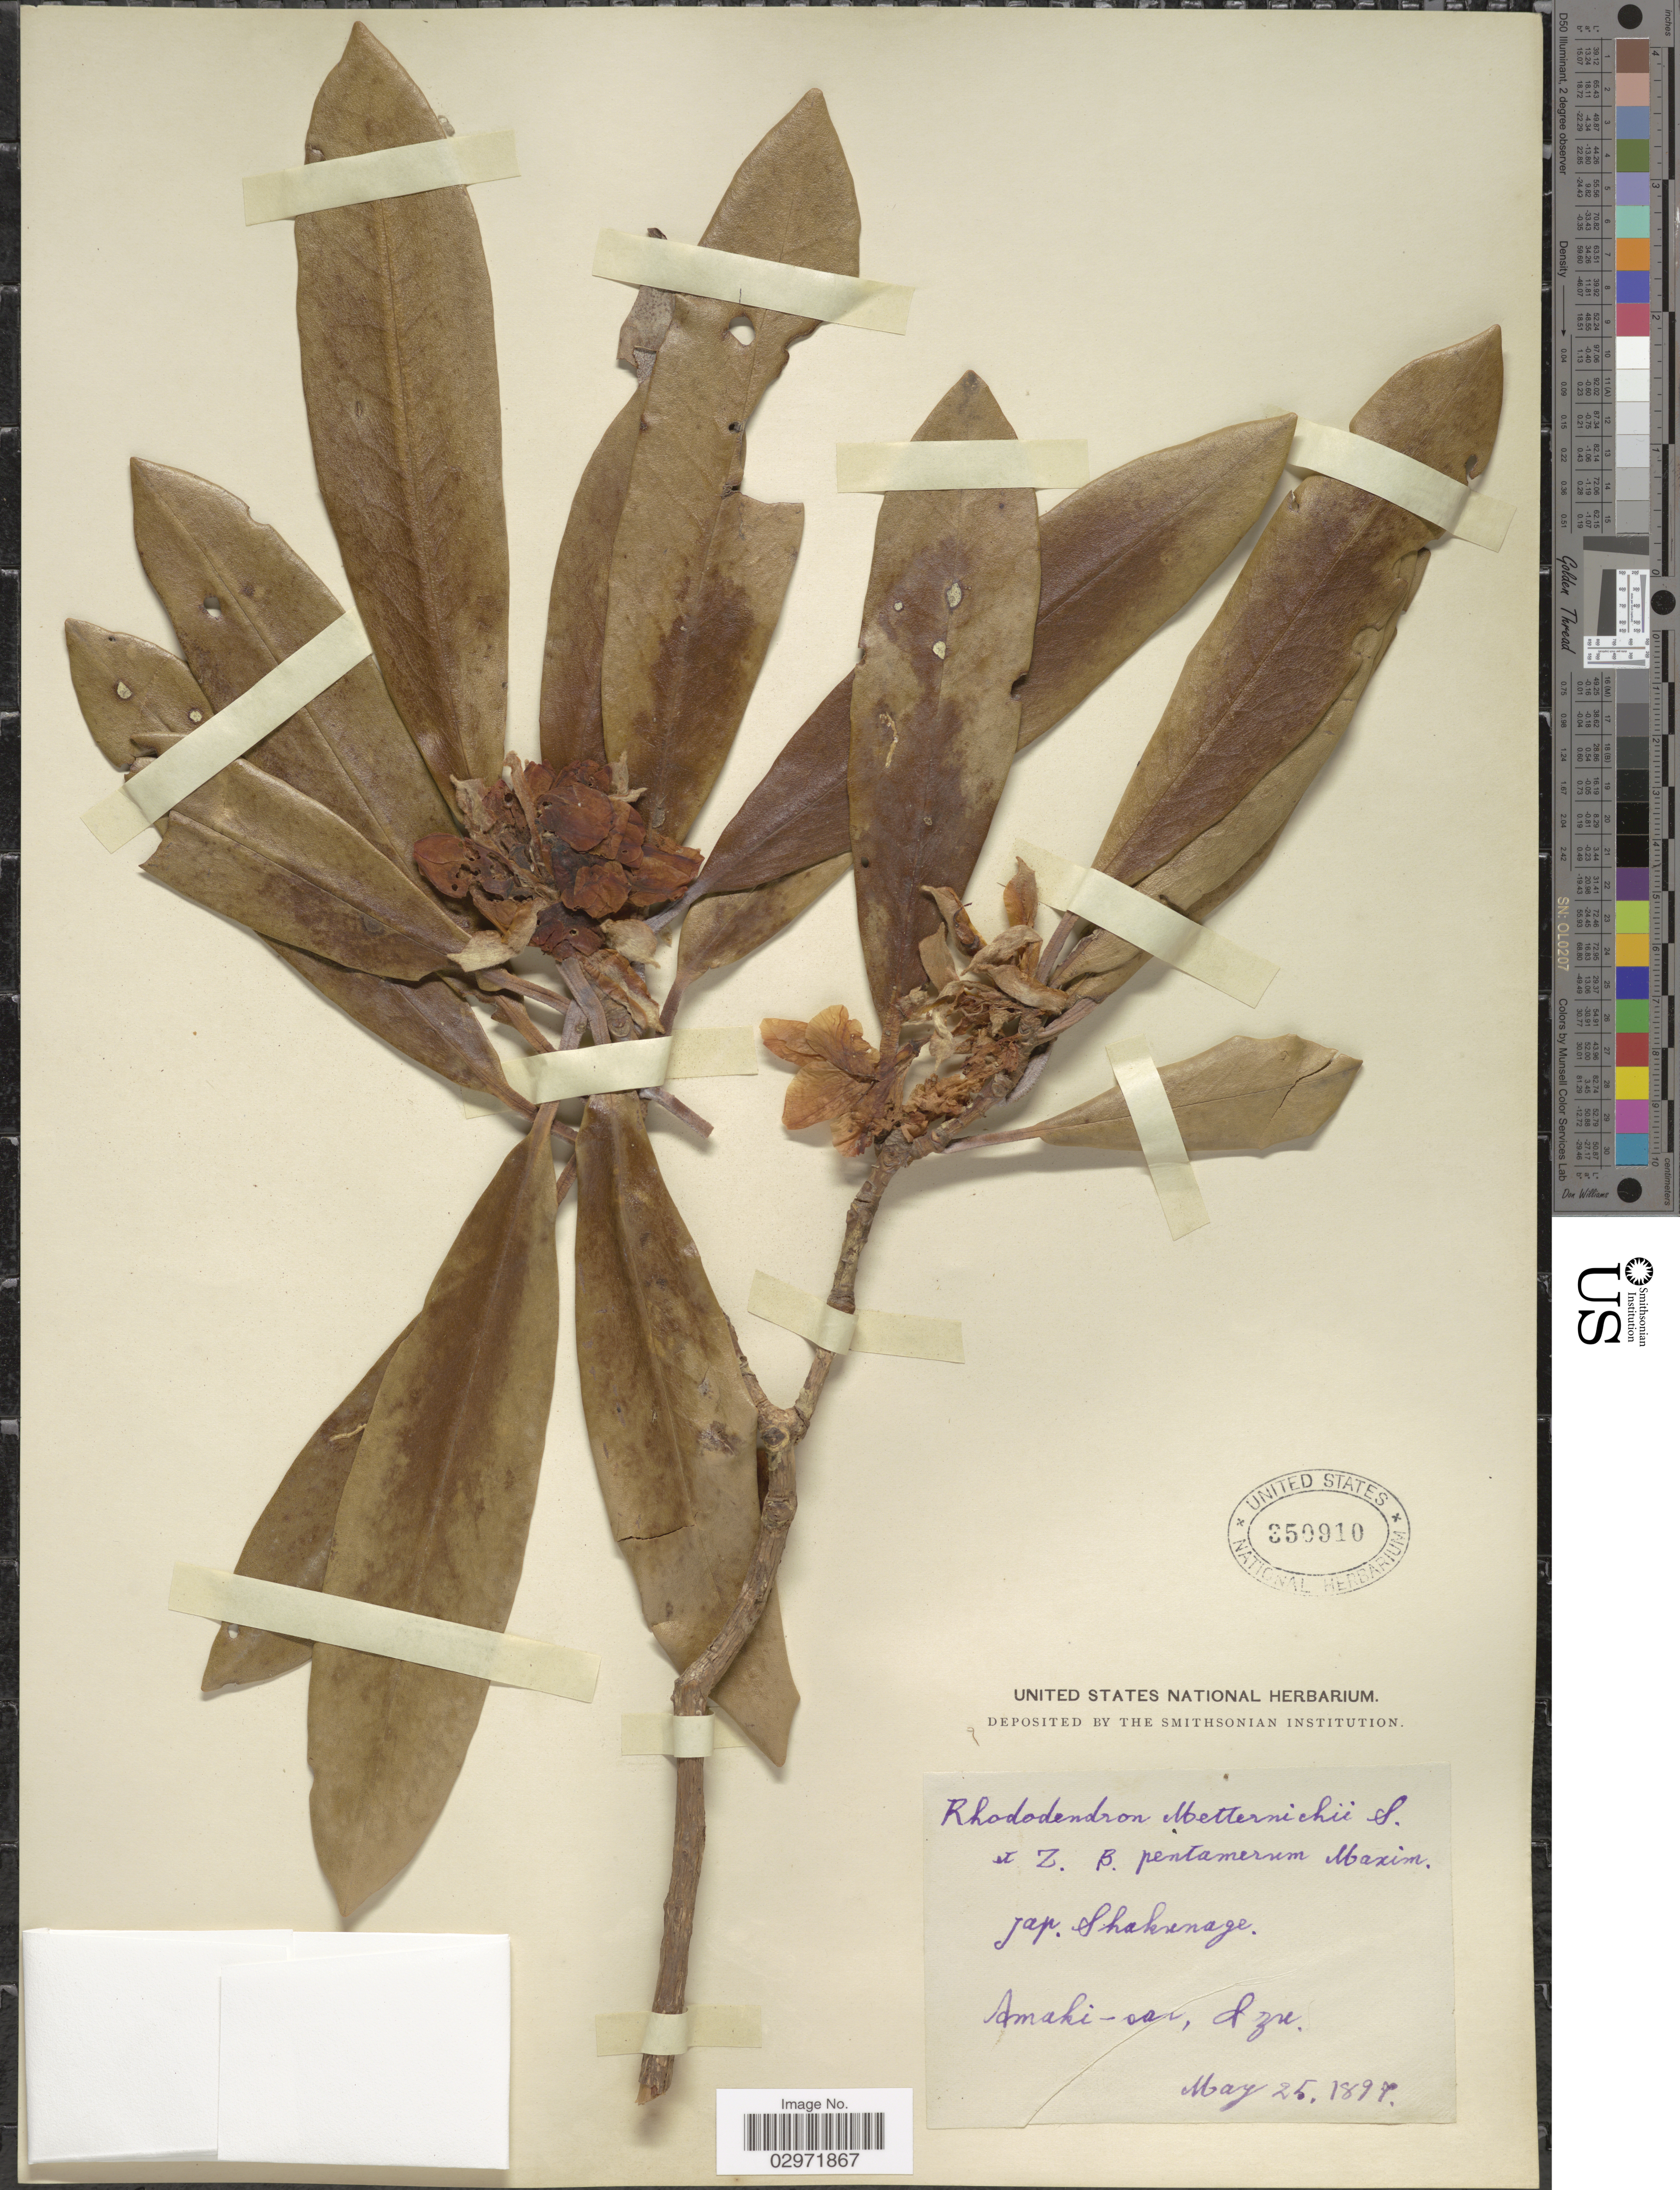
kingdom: Plantae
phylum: Tracheophyta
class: Magnoliopsida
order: Ericales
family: Ericaceae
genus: Rhododendron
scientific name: Rhododendron metternichii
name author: Siebold & Zucc.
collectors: ex herb. United States National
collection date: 1897-05-25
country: Japan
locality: Amaki-san, Izu.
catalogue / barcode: US 350910